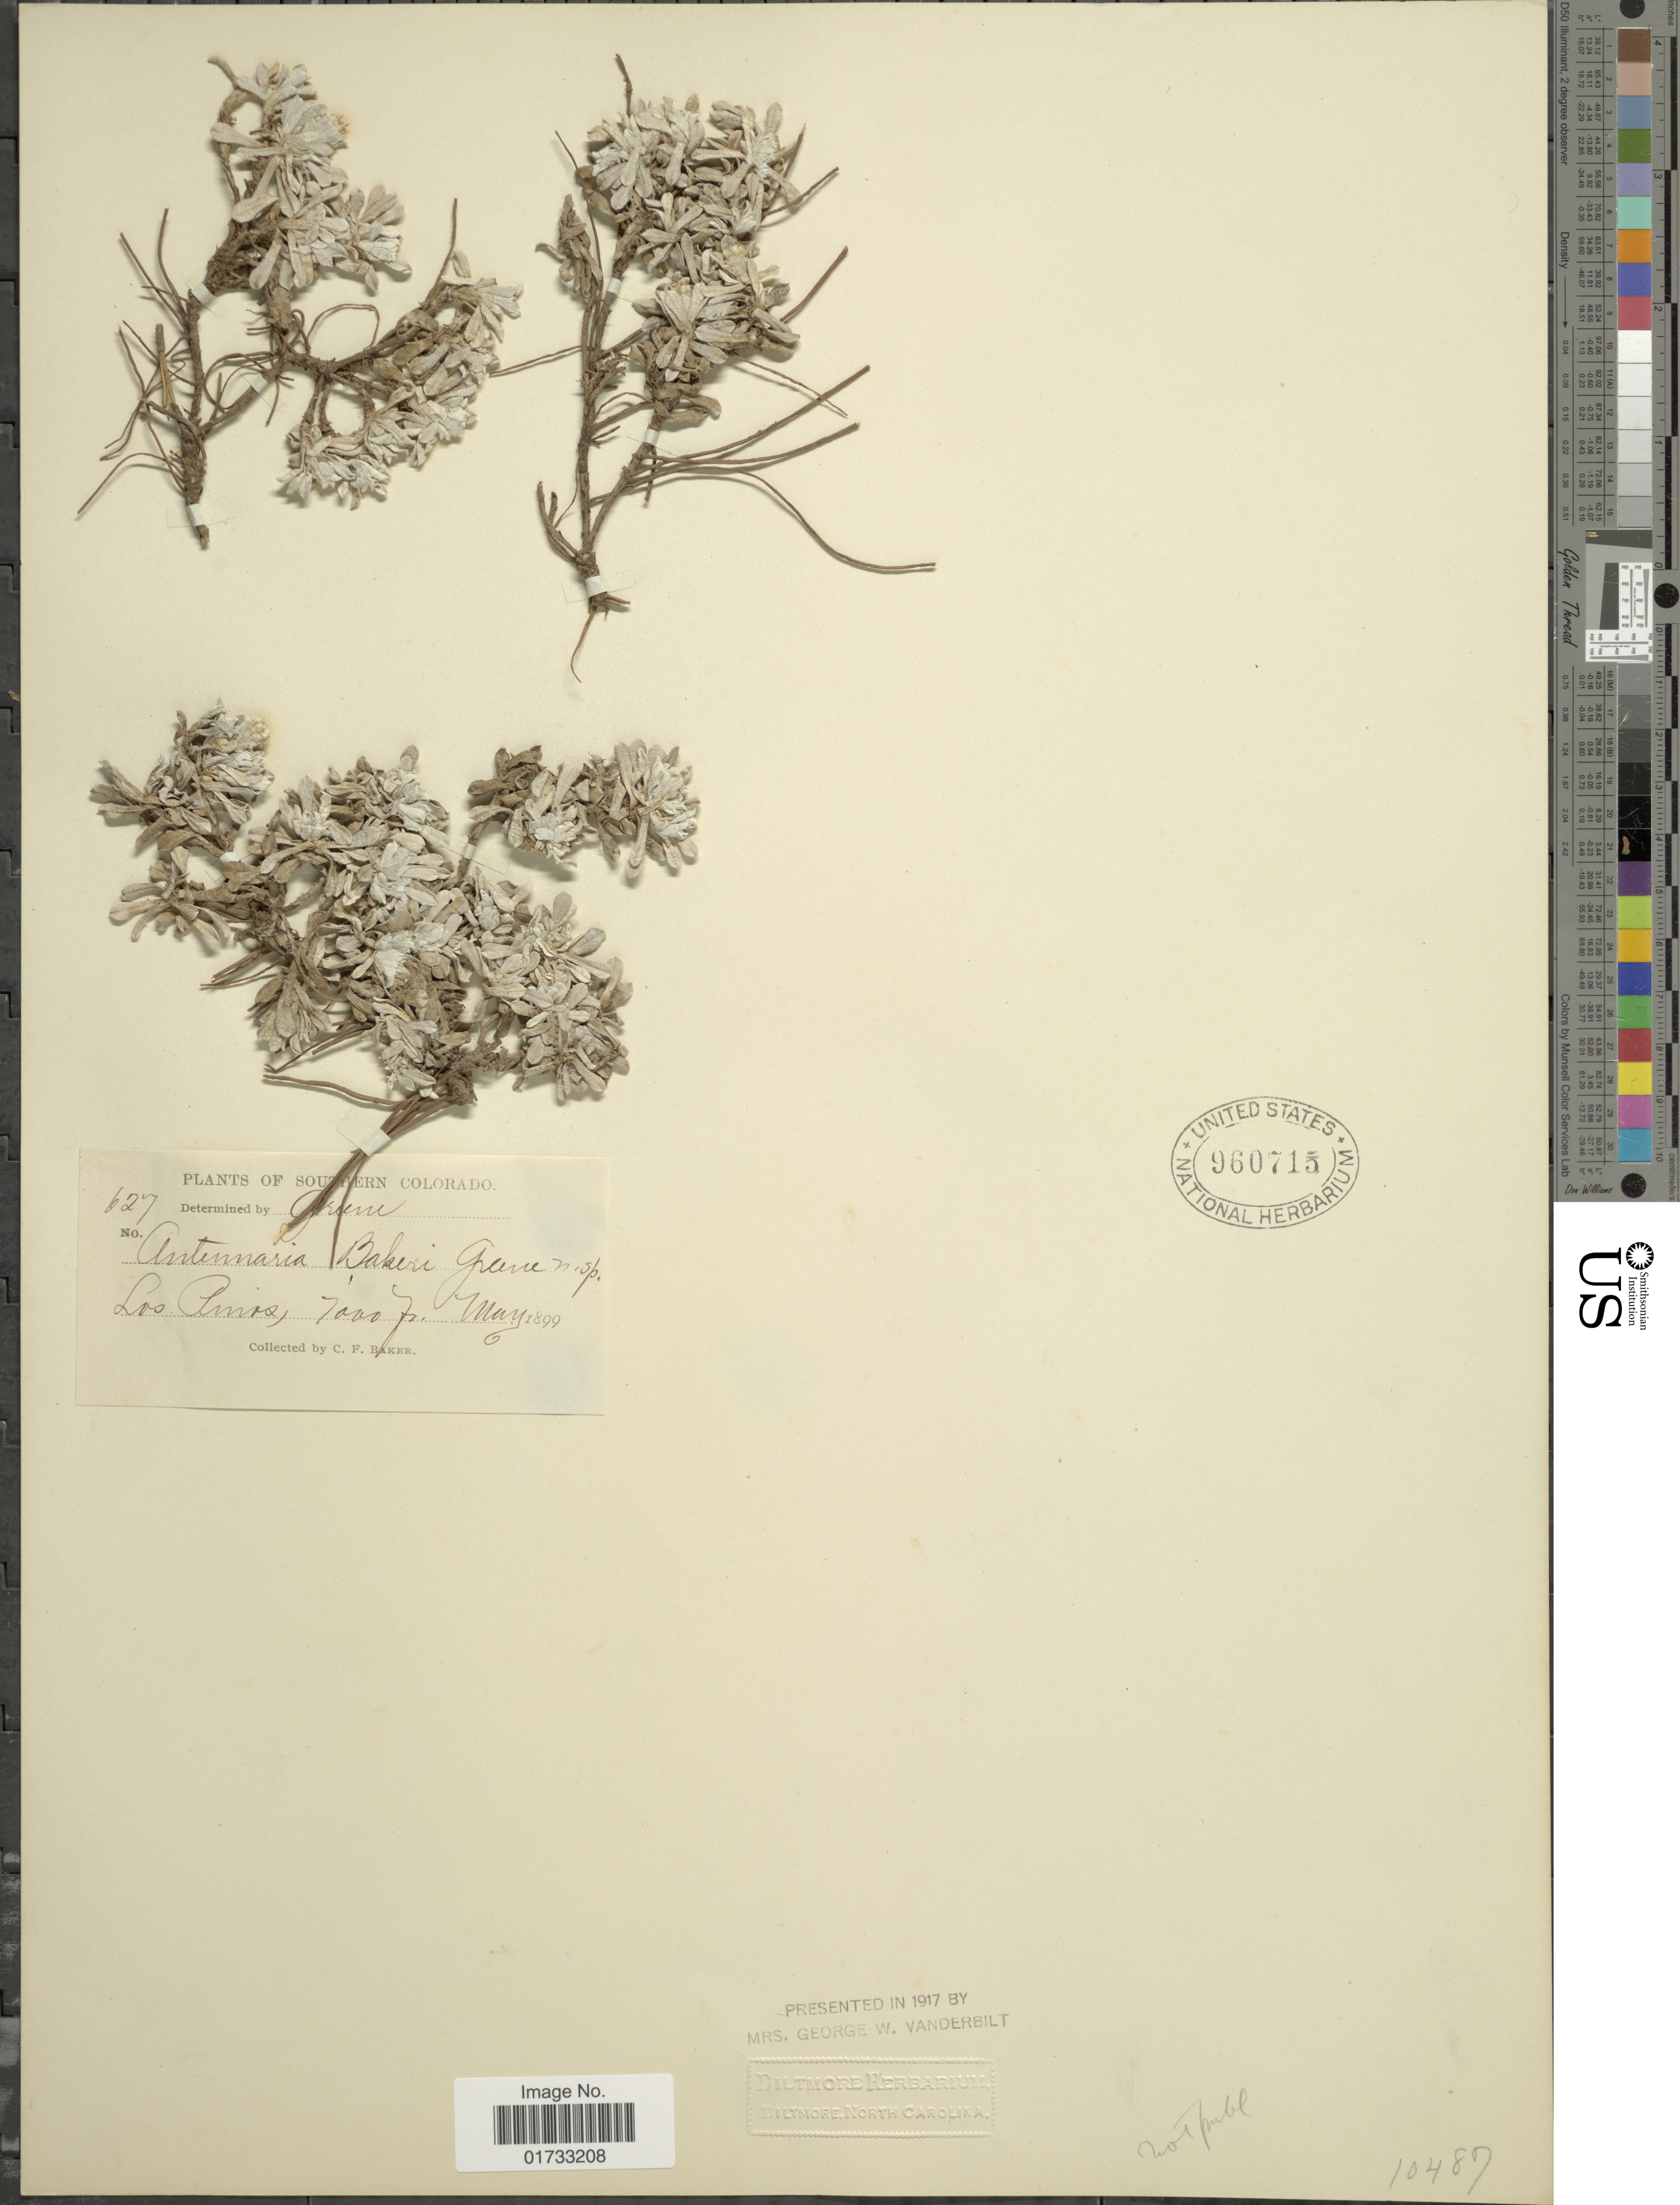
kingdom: Plantae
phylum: Tracheophyta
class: Magnoliopsida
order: Asterales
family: Asteraceae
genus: Antennaria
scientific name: Antennaria rosulata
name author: Rydb.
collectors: C. F. Baker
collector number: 627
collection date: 1899-05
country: United States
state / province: Colorado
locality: Southern Colorado, Pos Pinos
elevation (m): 2134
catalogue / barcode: US 960715